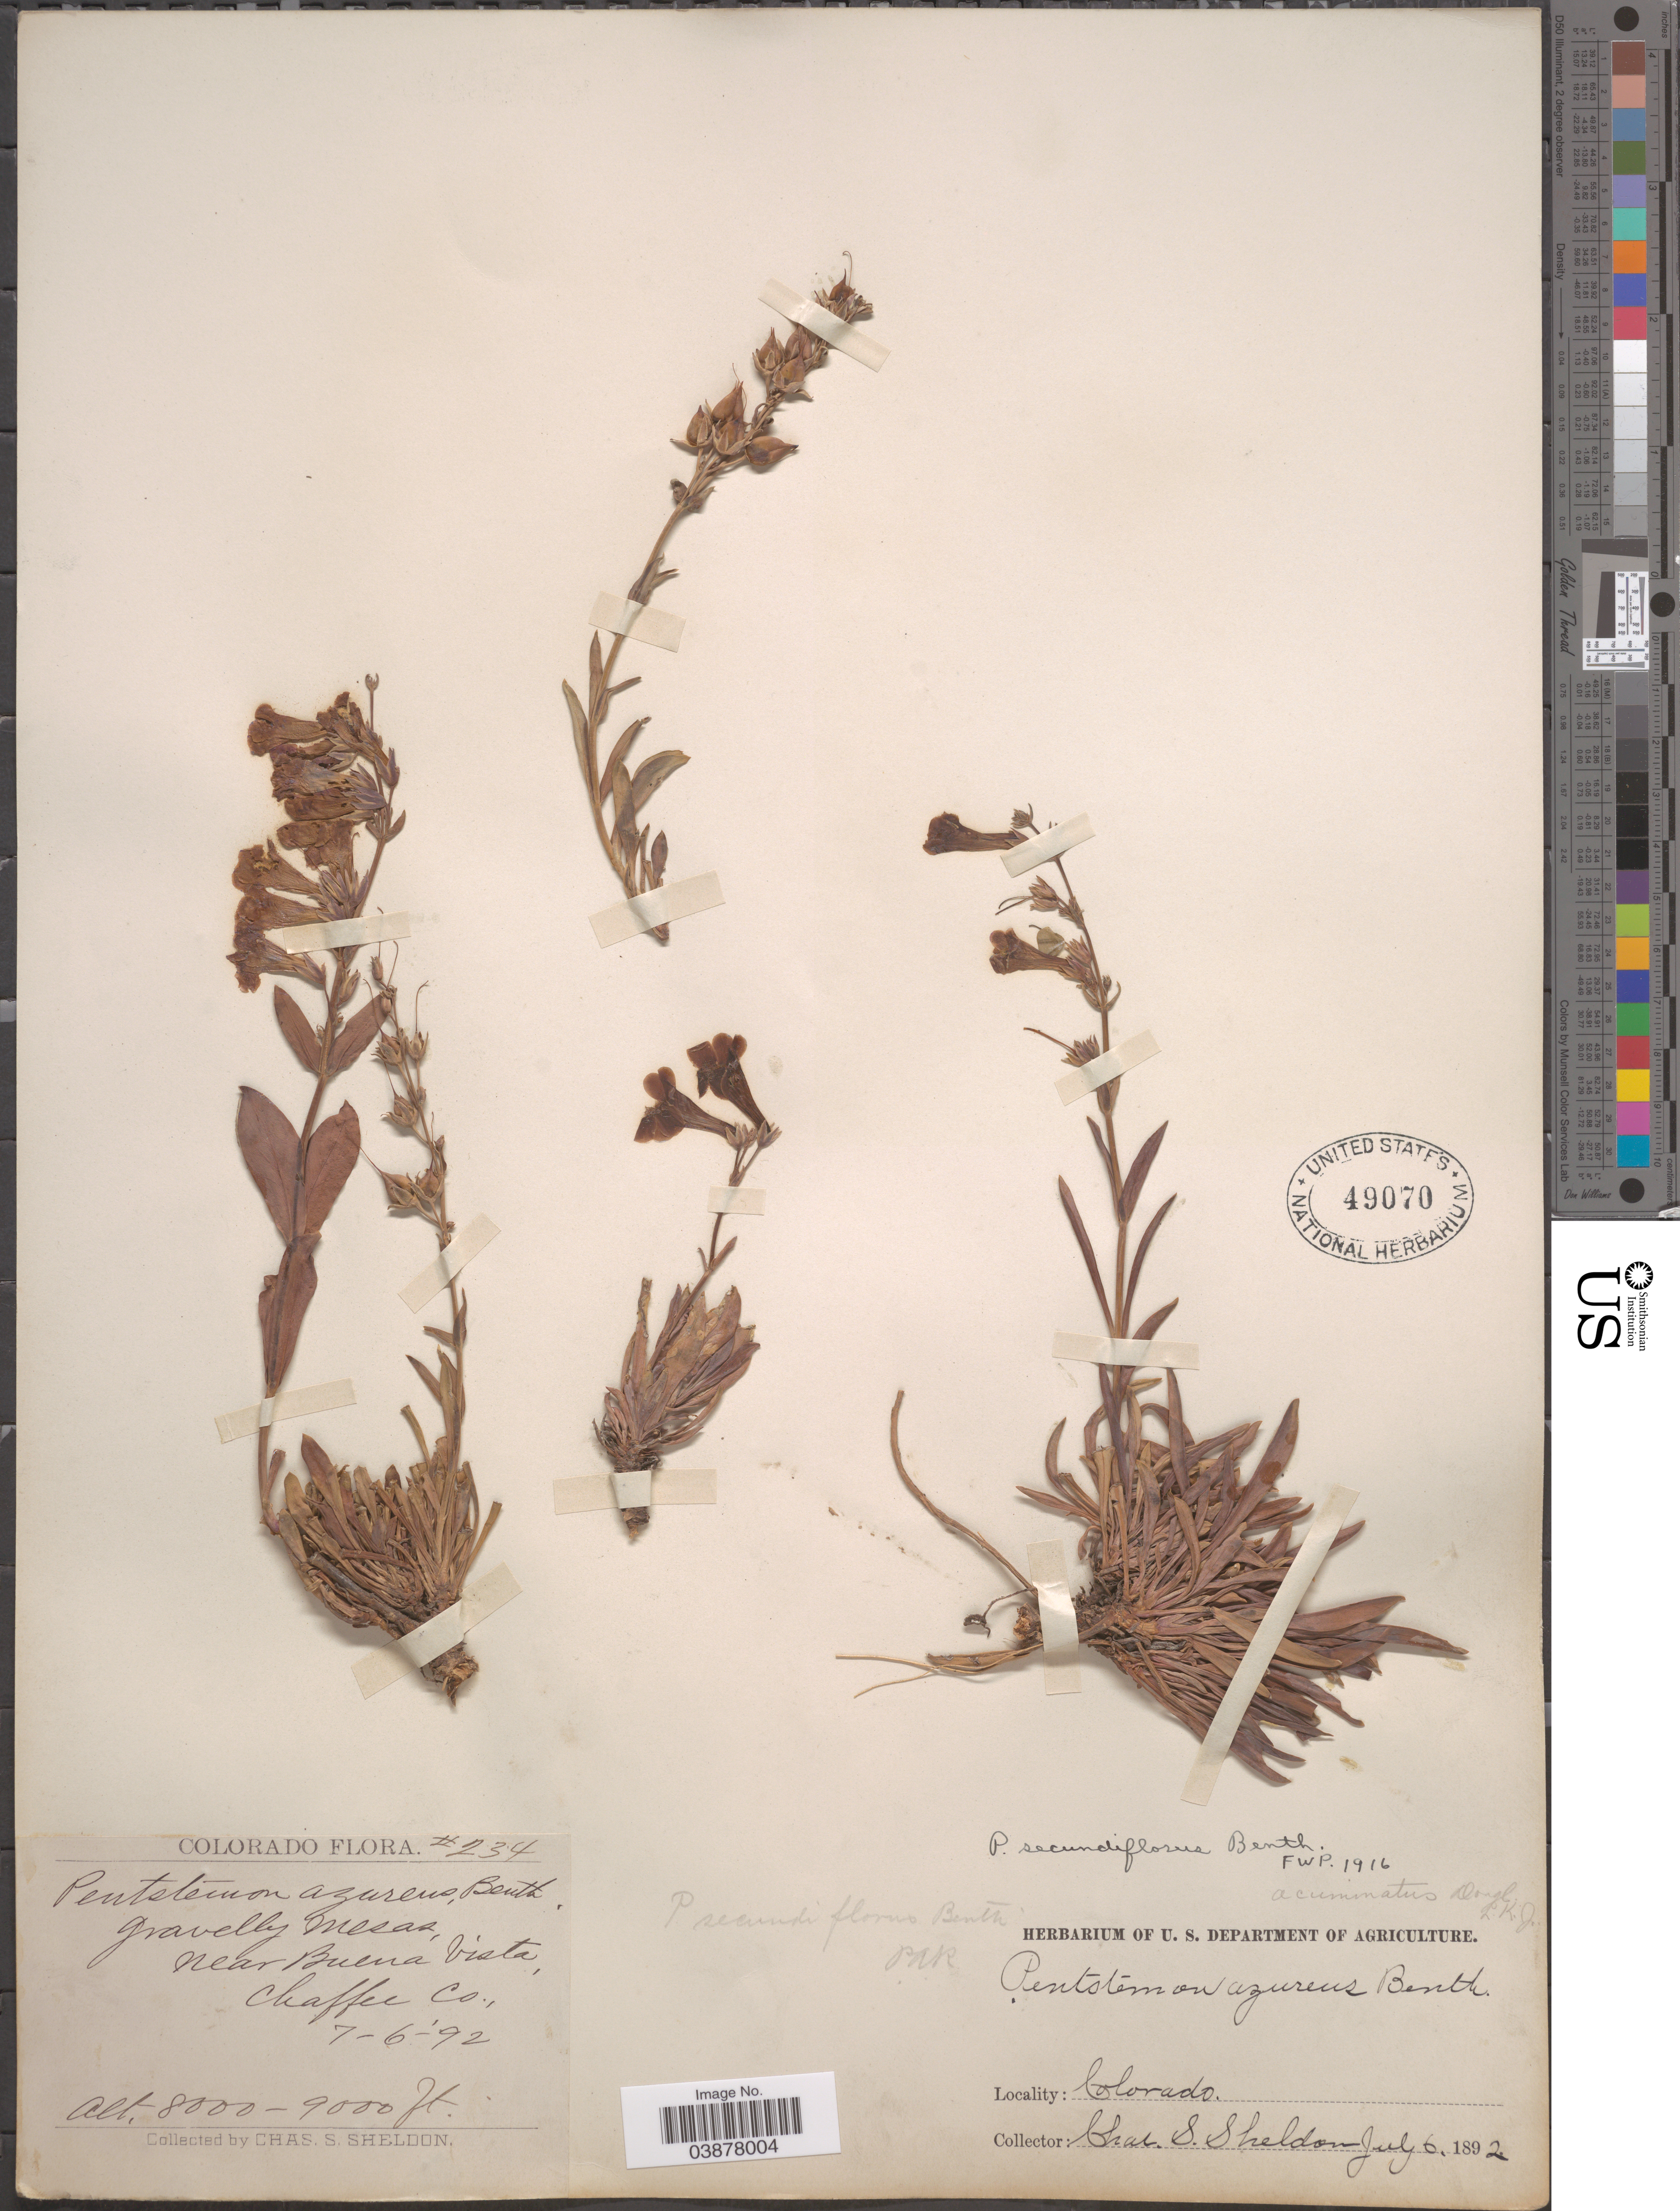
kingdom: Plantae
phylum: Tracheophyta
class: Magnoliopsida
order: Lamiales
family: Plantaginaceae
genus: Penstemon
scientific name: Penstemon secundiflorus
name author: Benth.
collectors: C. S. Sheldon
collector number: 234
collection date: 1892-07-06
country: United States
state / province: Colorado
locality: Near Buena Vista. Chaffee Co.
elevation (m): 2438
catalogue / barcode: US 49070